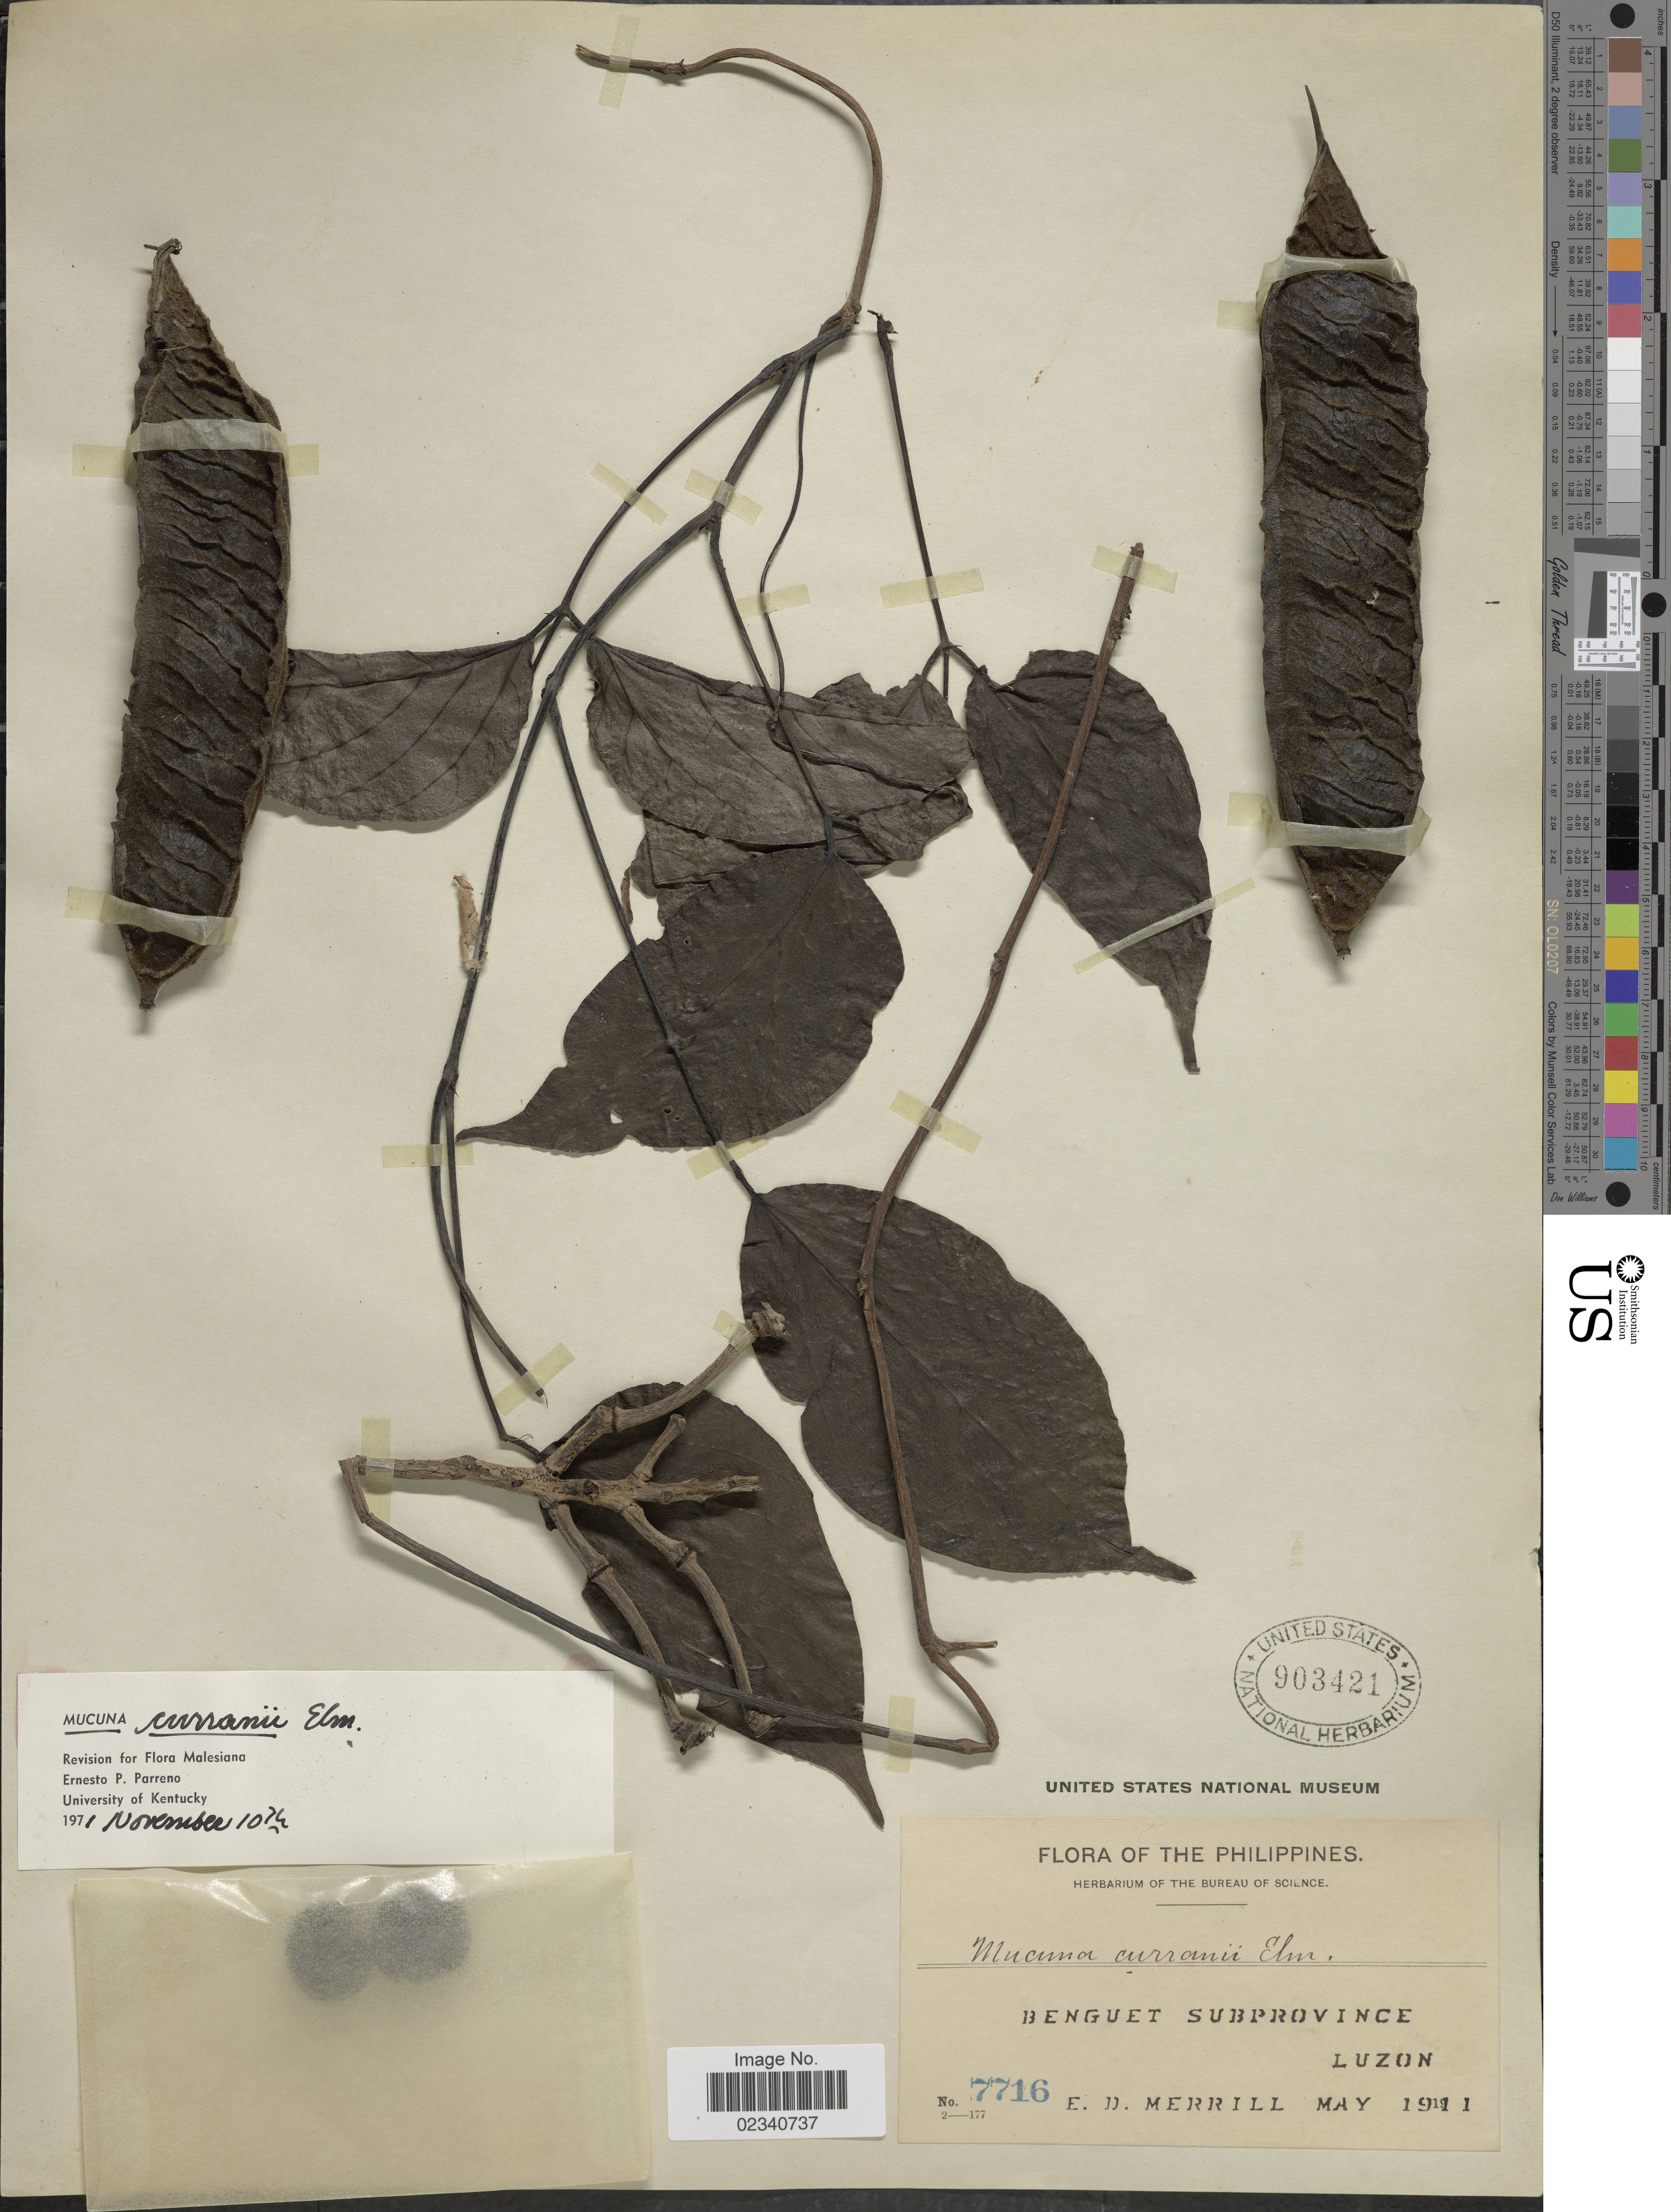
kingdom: Plantae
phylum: Tracheophyta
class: Magnoliopsida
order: Fabales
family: Fabaceae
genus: Mucuna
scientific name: Mucuna curranii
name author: Elmer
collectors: E. D. Merrill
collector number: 7716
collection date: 1911-05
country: Philippines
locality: Benguet Subprovince, Luzon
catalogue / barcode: US 9034321